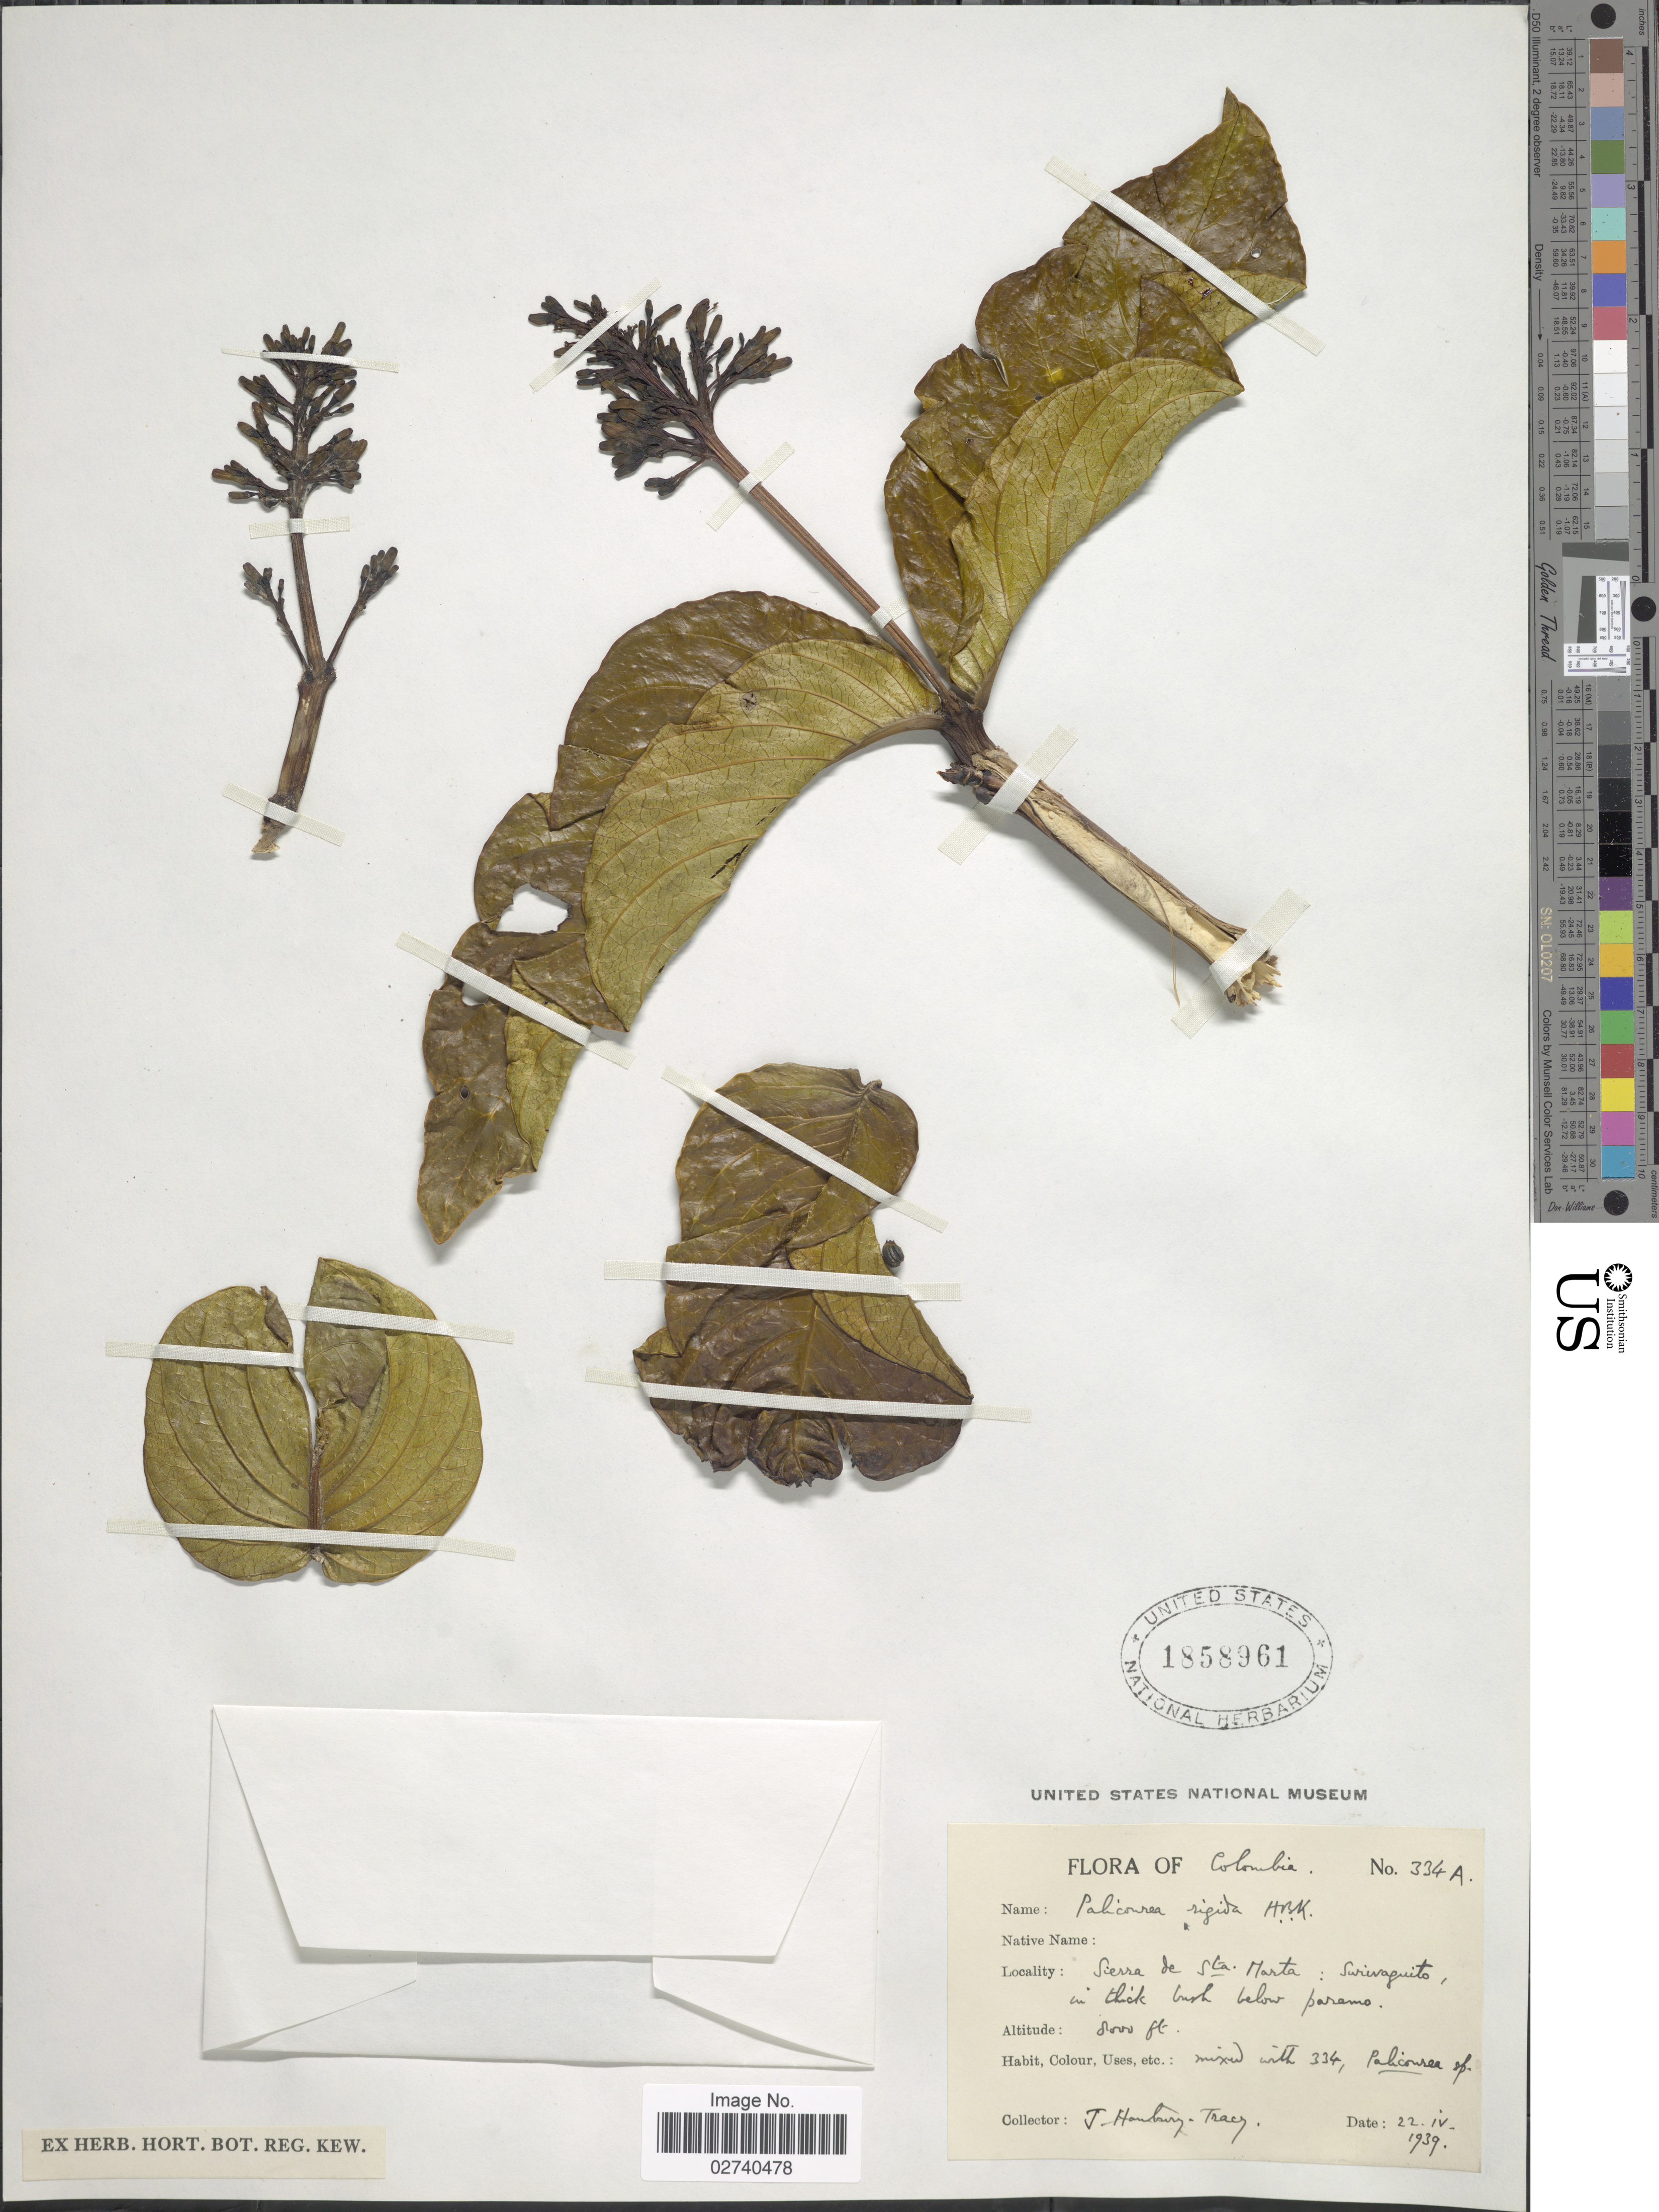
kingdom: Plantae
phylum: Tracheophyta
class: Magnoliopsida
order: Gentianales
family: Rubiaceae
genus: Palicourea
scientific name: Palicourea rigida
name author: Kunth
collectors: J. Hanbury-Tracy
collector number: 334A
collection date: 1939-04-22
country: Colombia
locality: Sierra de Sta. Marta: Surivaquito, in thick bush below paramo.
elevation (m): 2438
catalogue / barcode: US 1858961